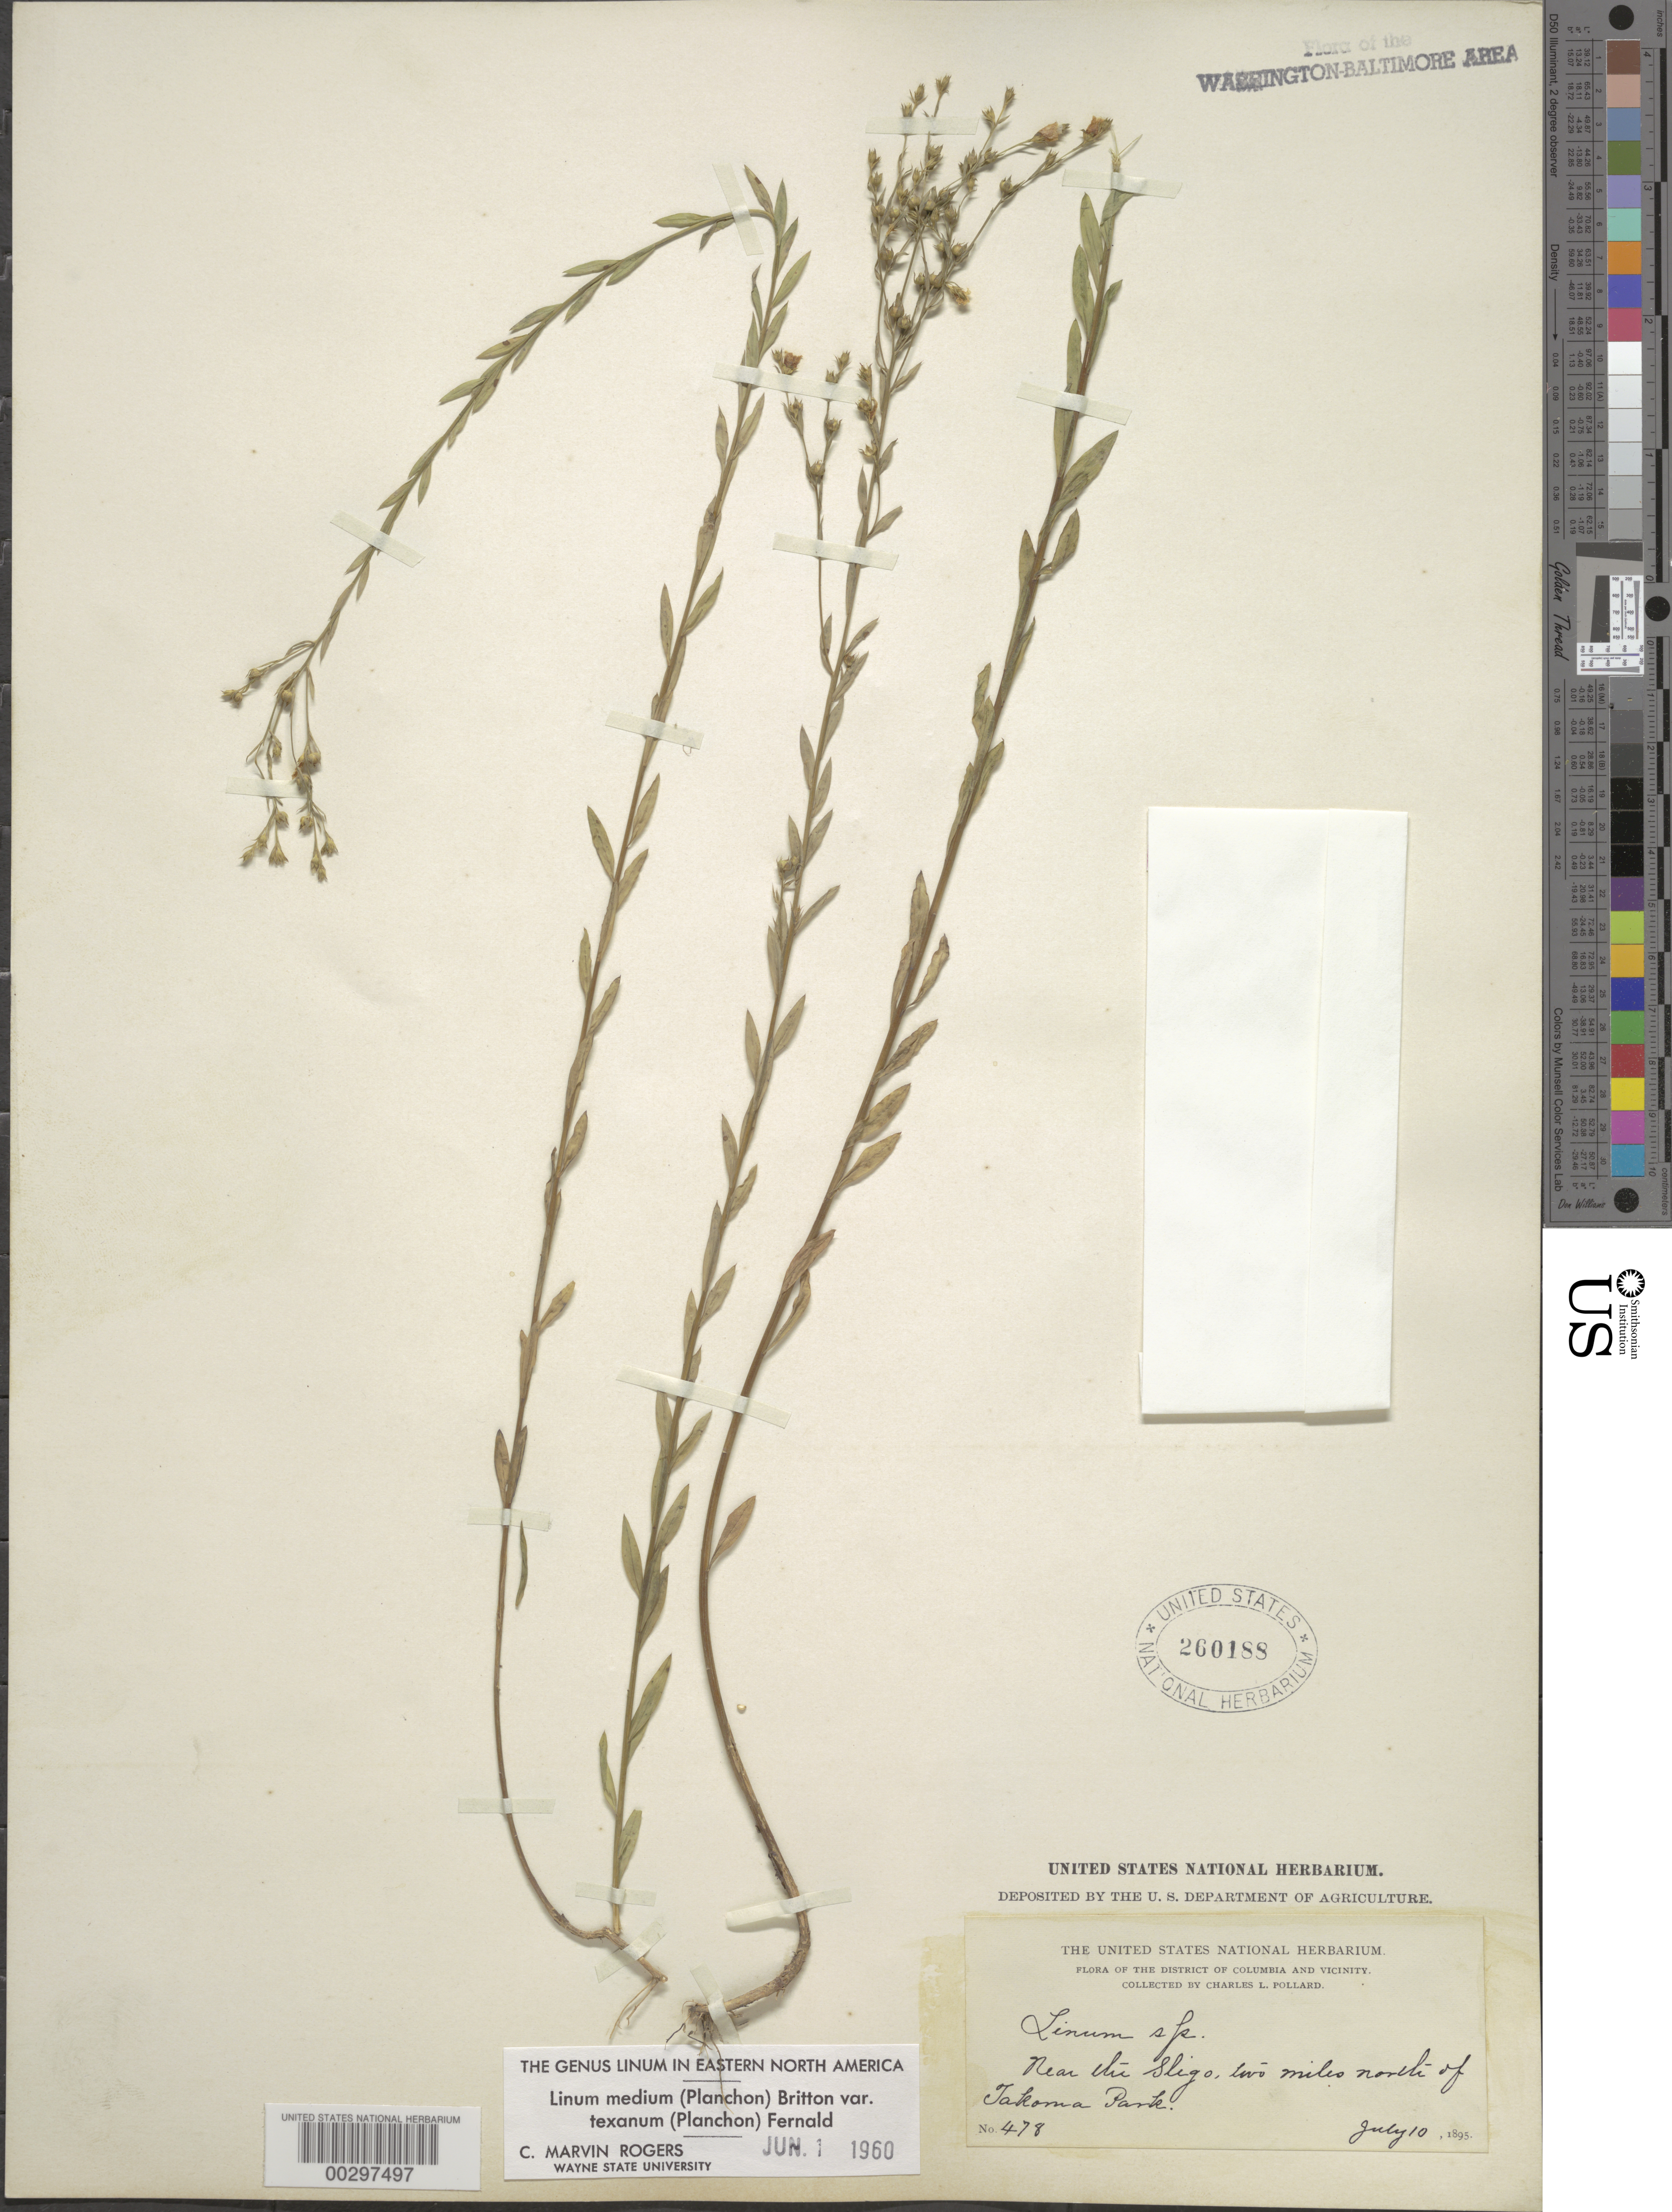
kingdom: Plantae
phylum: Tracheophyta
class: Magnoliopsida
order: Malpighiales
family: Linaceae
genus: Linum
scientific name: Linum medium var. texanum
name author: (Planch.) Fernald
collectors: C. L. Pollard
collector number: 478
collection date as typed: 10 Jul 1895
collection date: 1895-07-10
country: United States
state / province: Maryland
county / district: Montgomery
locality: Sligo vicinity, north of Takoma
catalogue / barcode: US 260188